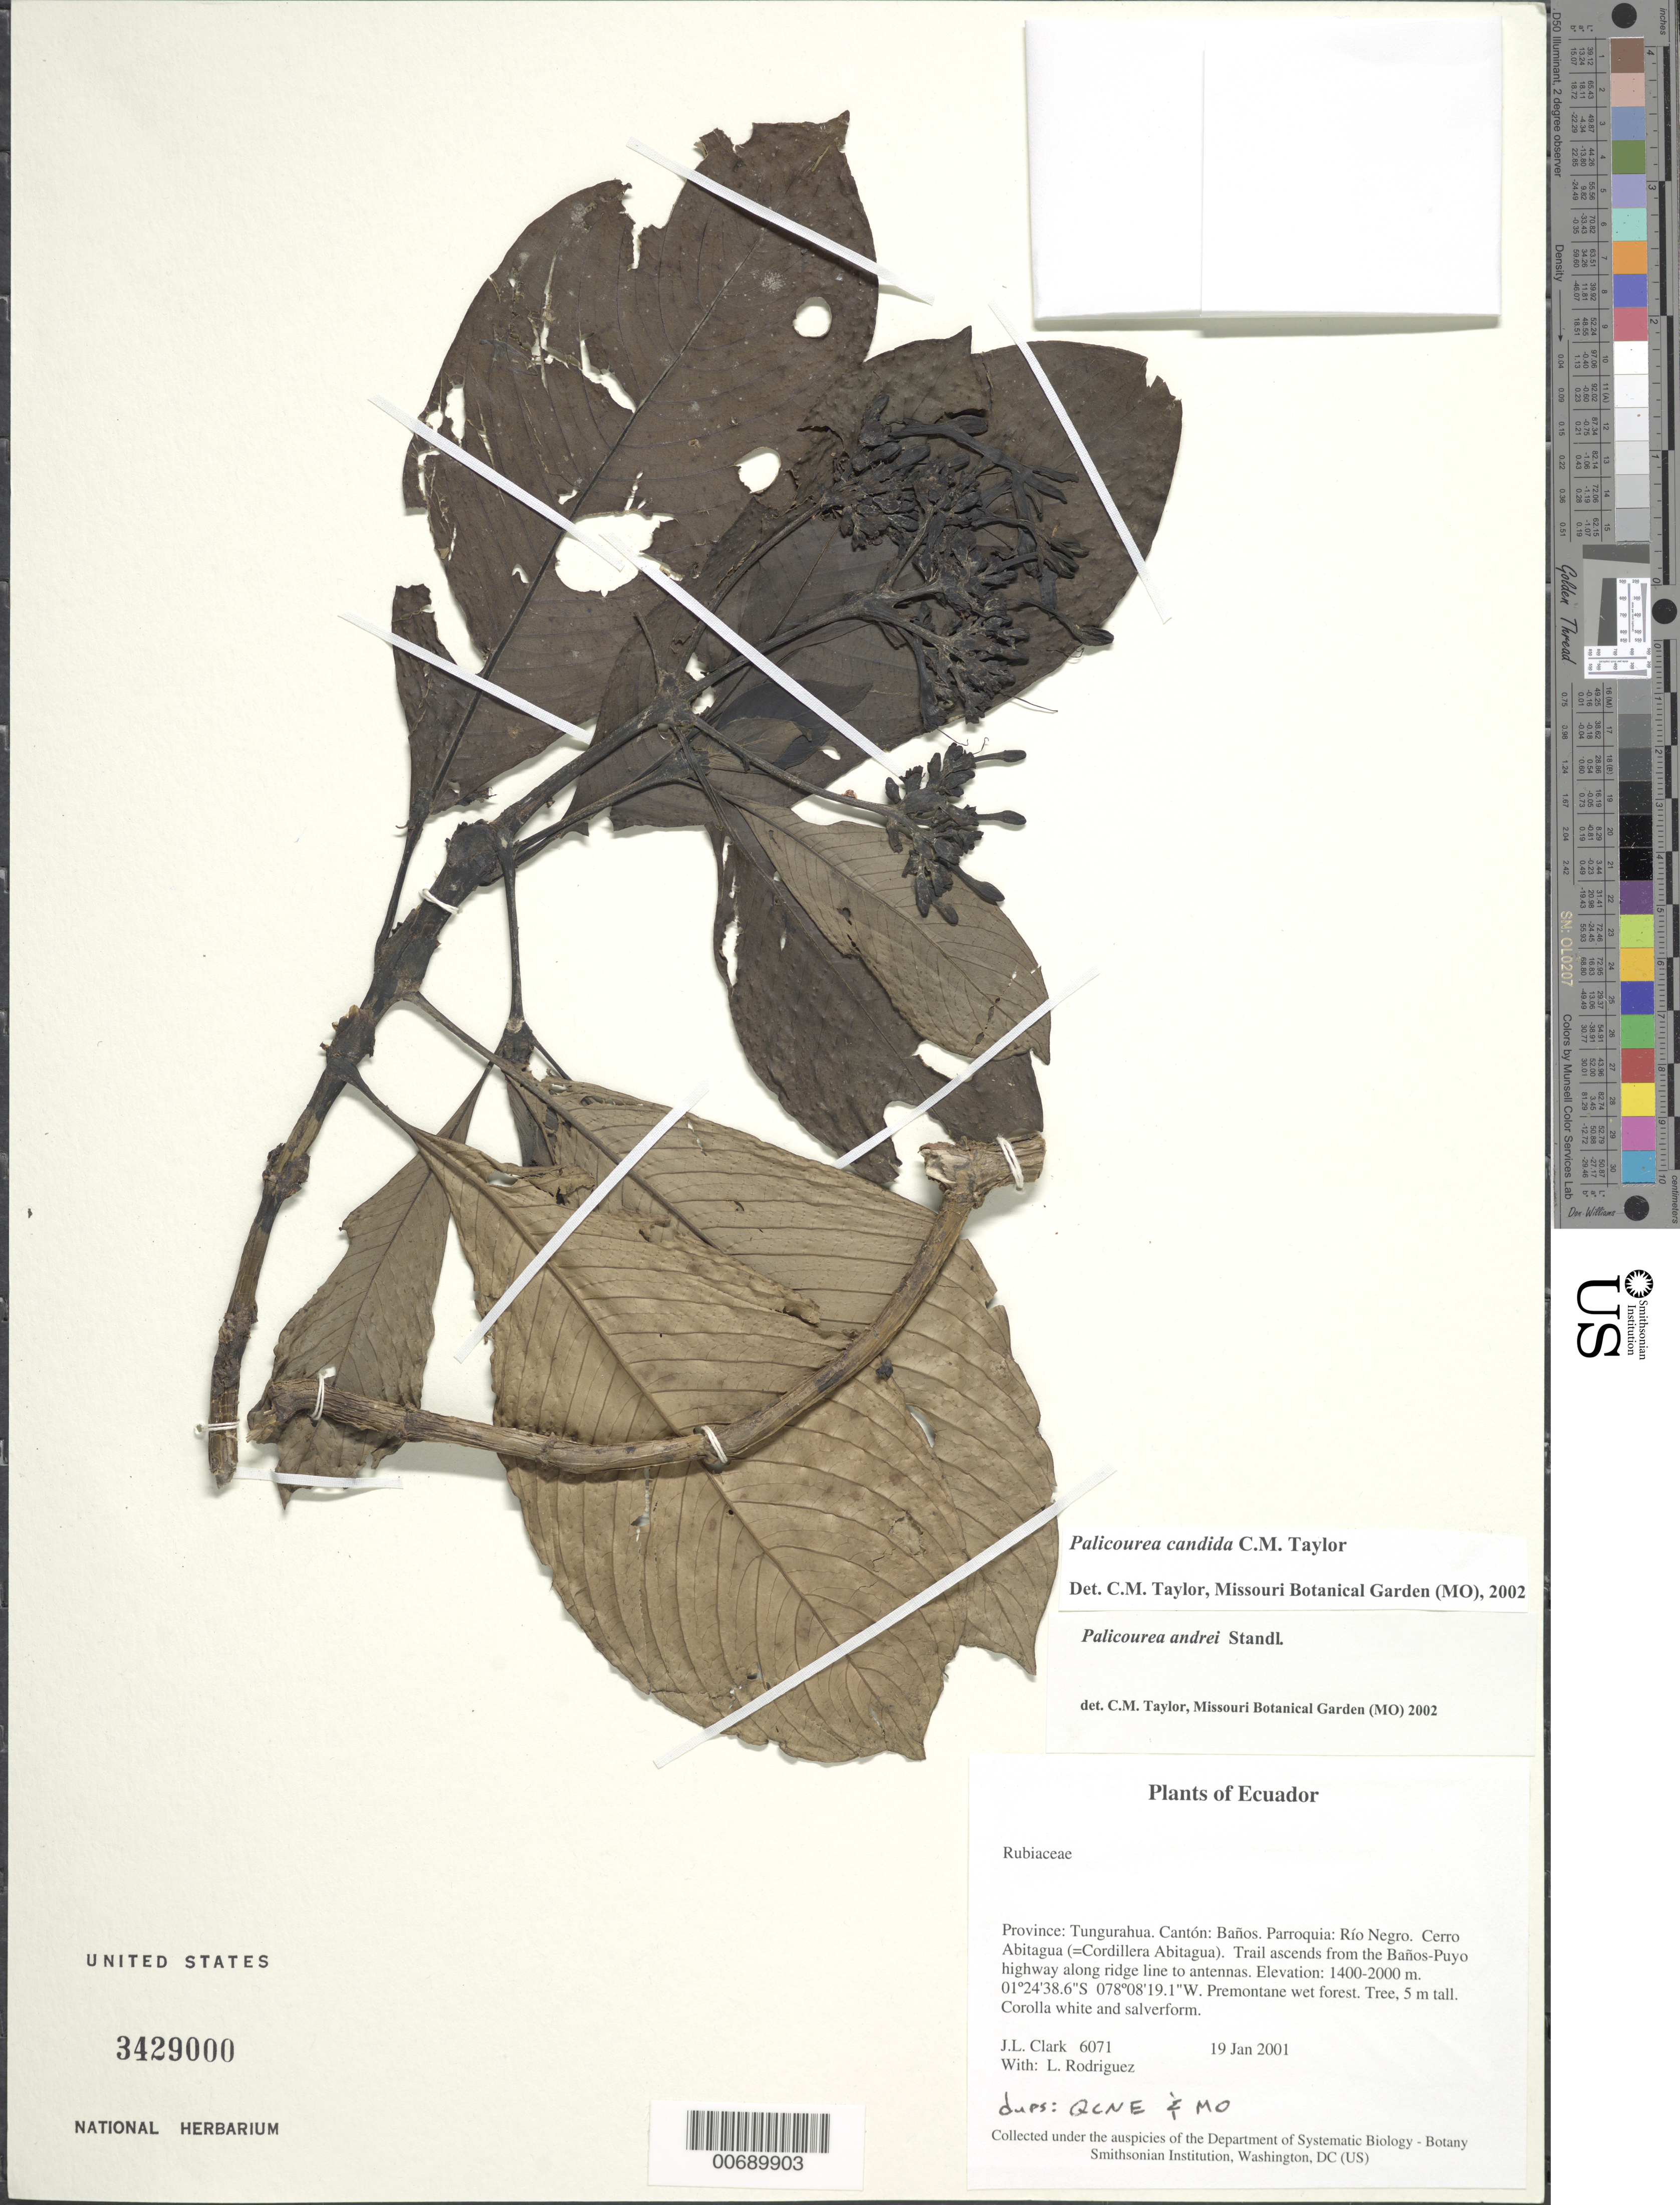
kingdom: Plantae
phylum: Tracheophyta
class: Magnoliopsida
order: Gentianales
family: Rubiaceae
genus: Palicourea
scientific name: Palicourea candida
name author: C.M. Taylor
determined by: Taylor, Charlotte M.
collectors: J. L. Clark & L. Rodriguez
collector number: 6071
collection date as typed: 19 Jan 2001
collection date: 2001-01-19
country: Ecuador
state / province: Tungurahua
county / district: Baños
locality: Parroquia: Río Negro. Cerro Abitagua (=Cordillera Abitagua). Trail ascends from the Baños-Puyo highway along ridge line to antennas.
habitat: Premontane wet forest.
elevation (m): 1400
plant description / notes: MO, QCNE, US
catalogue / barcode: US 3429000